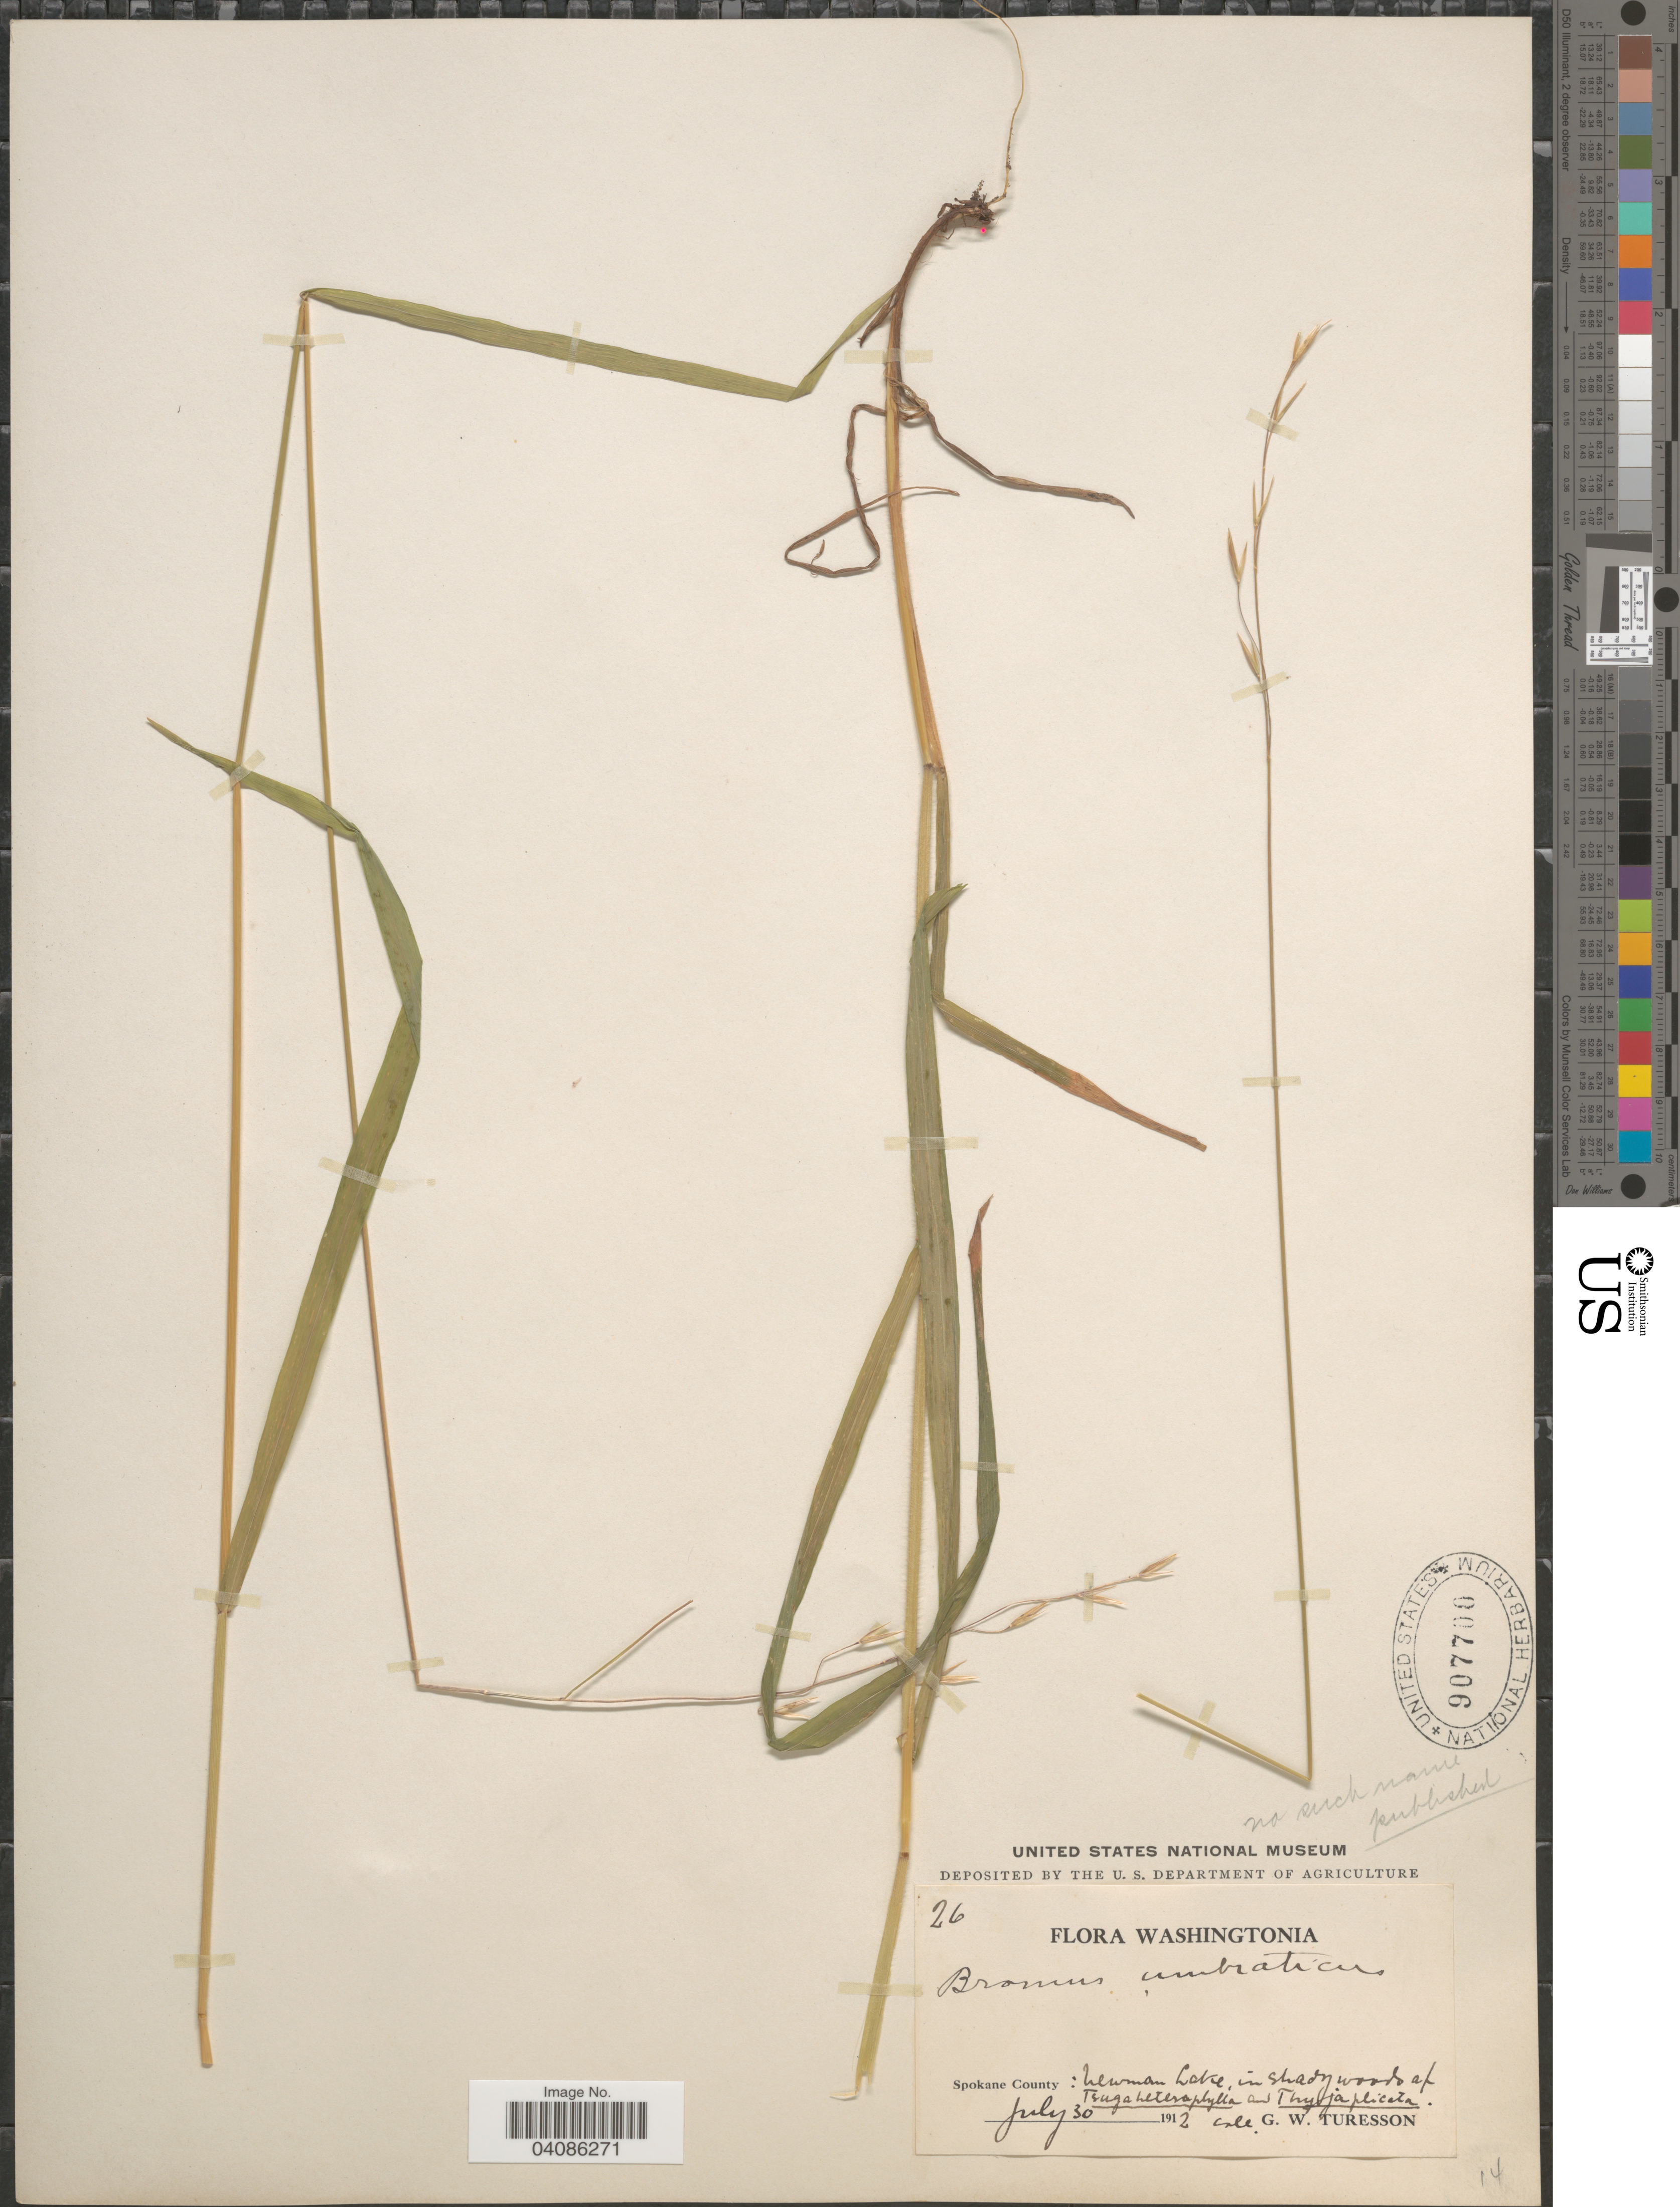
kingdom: Plantae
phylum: Tracheophyta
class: Liliopsida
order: Poales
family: Poaceae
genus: Bromus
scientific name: Bromus texensis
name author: (Shear) Hitchc.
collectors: G. Turesson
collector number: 26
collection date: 1912-07-30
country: United States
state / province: Washington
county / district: Spokane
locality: Spokane County: Newman Lake.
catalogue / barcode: US 907700